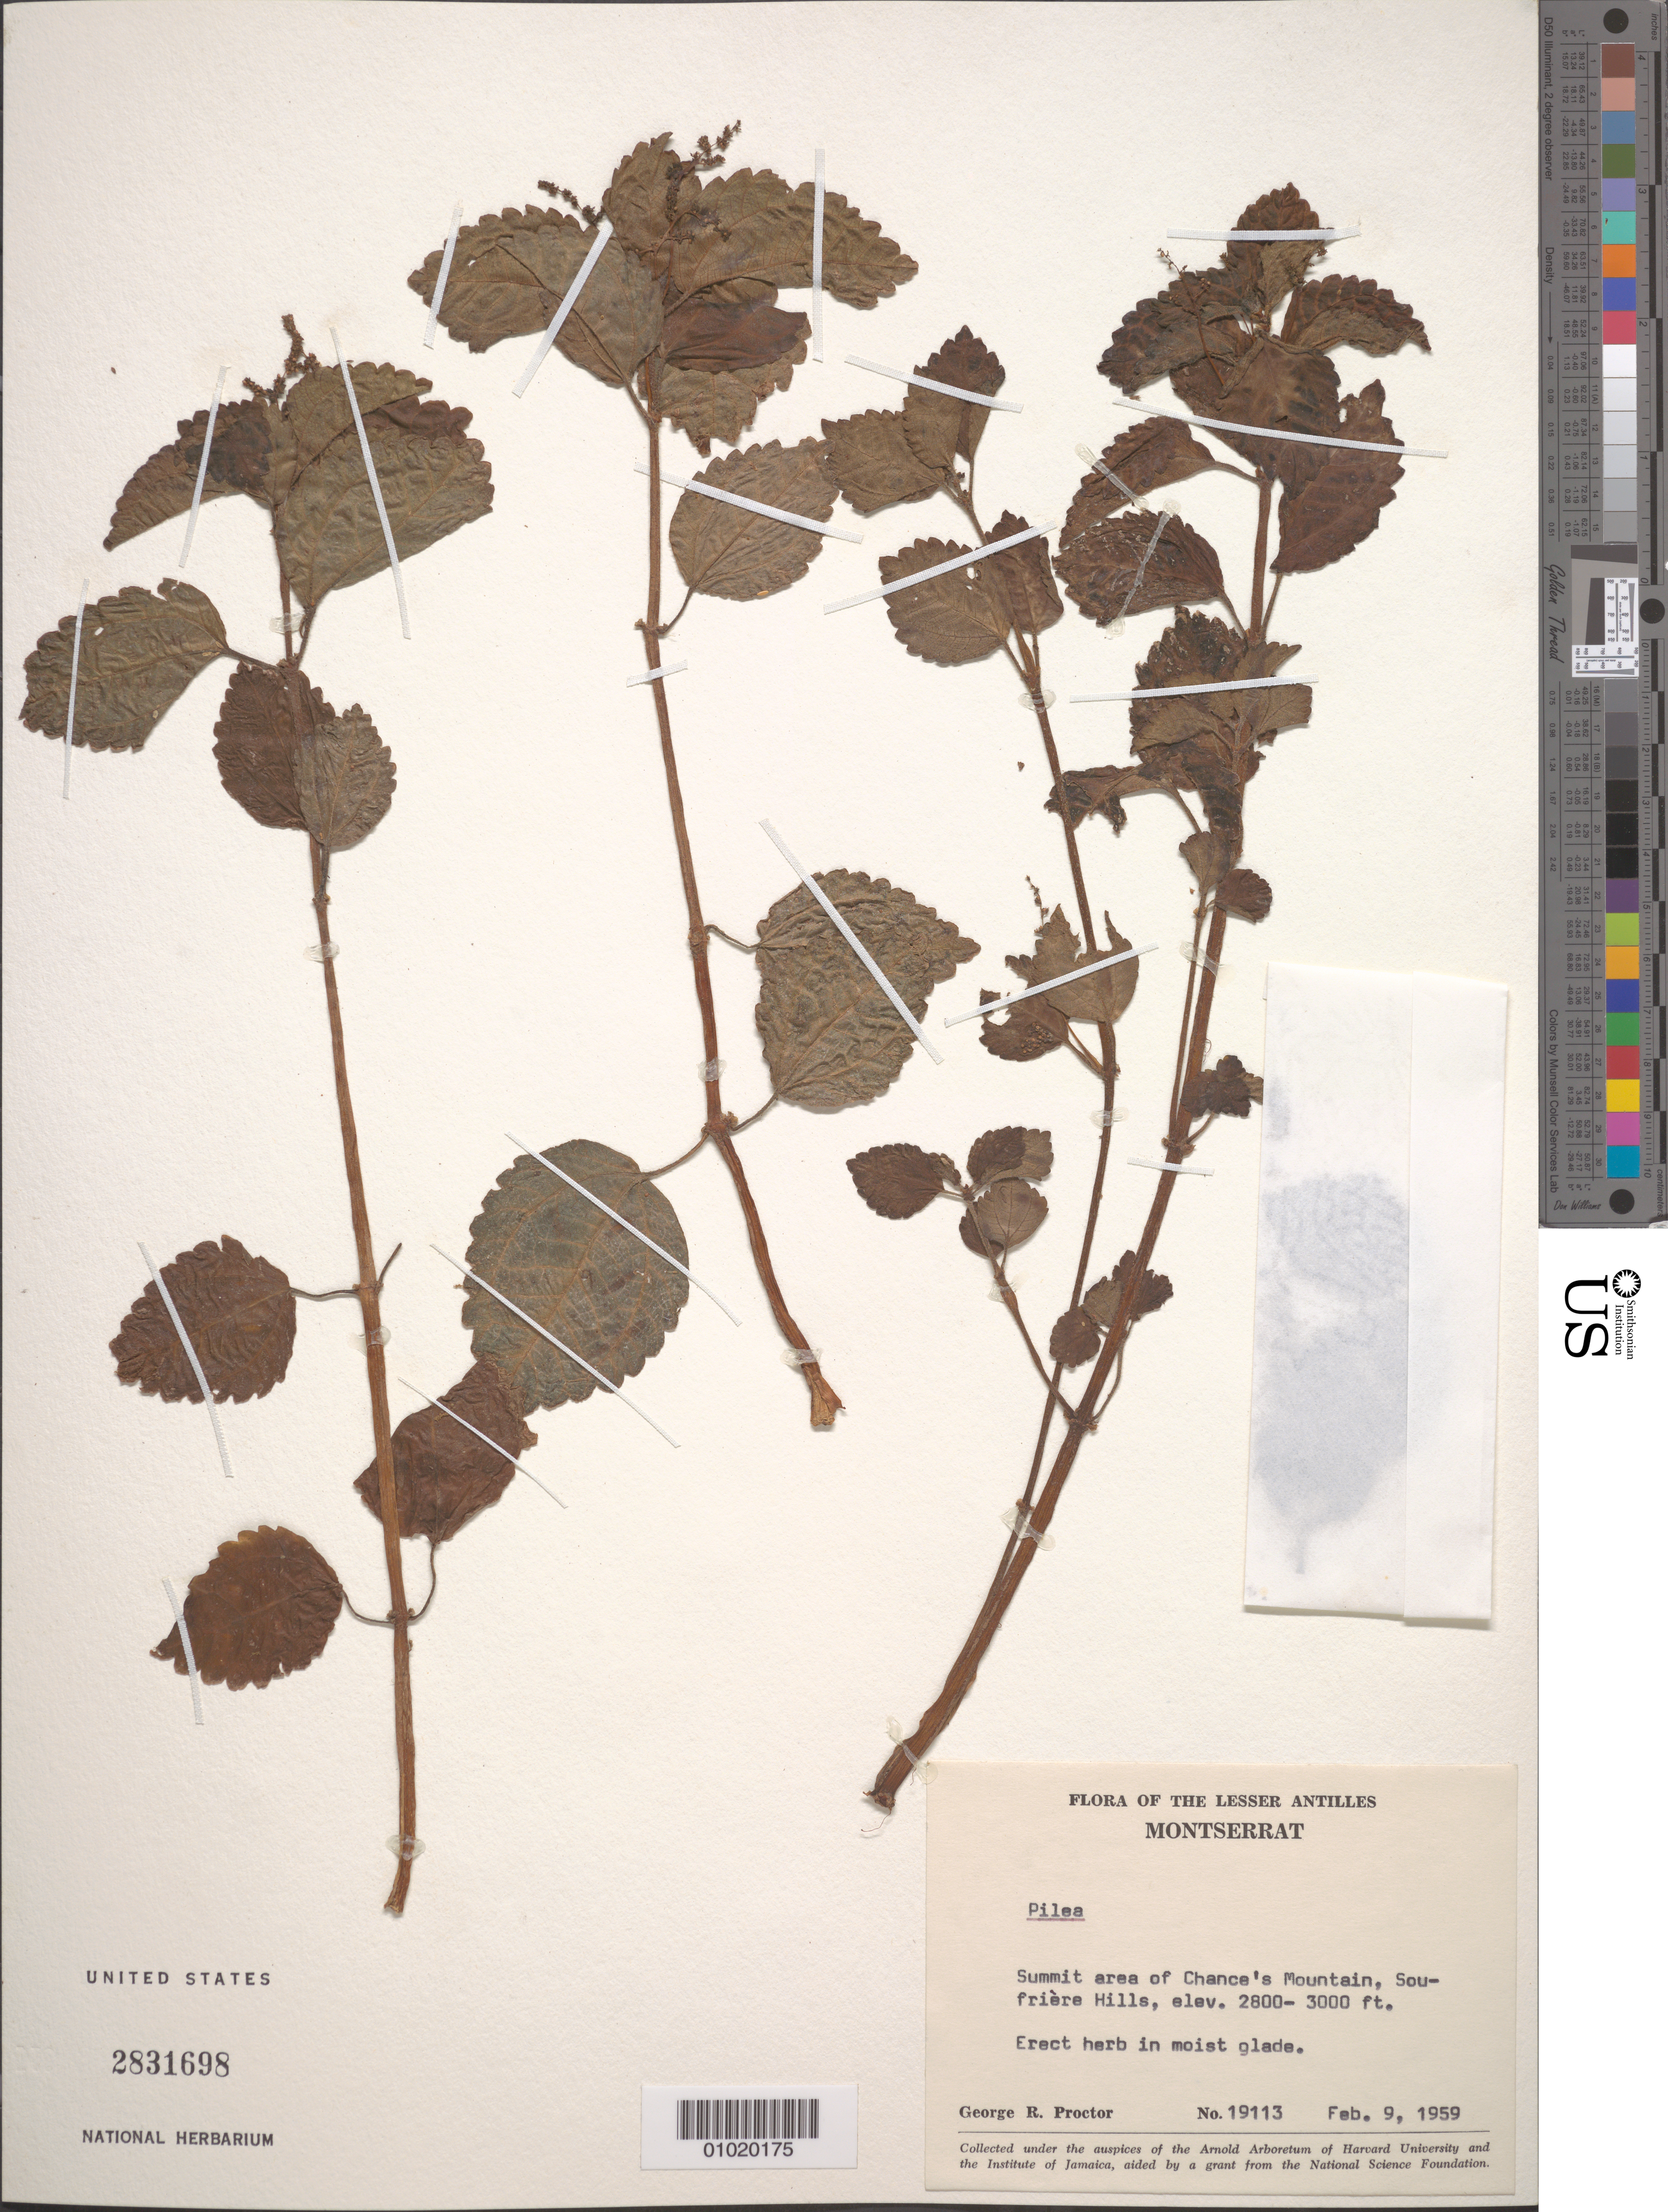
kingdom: Plantae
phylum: Tracheophyta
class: Magnoliopsida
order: Rosales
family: Urticaceae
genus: Pilea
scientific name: Pilea sp.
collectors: G. R. Proctor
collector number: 19113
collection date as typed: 09 Feb 1959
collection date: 1959-02-09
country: Montserrat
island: Montserrat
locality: Summit area of Chance's Mountain, Soufriere Hills.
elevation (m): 853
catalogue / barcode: US 2831698